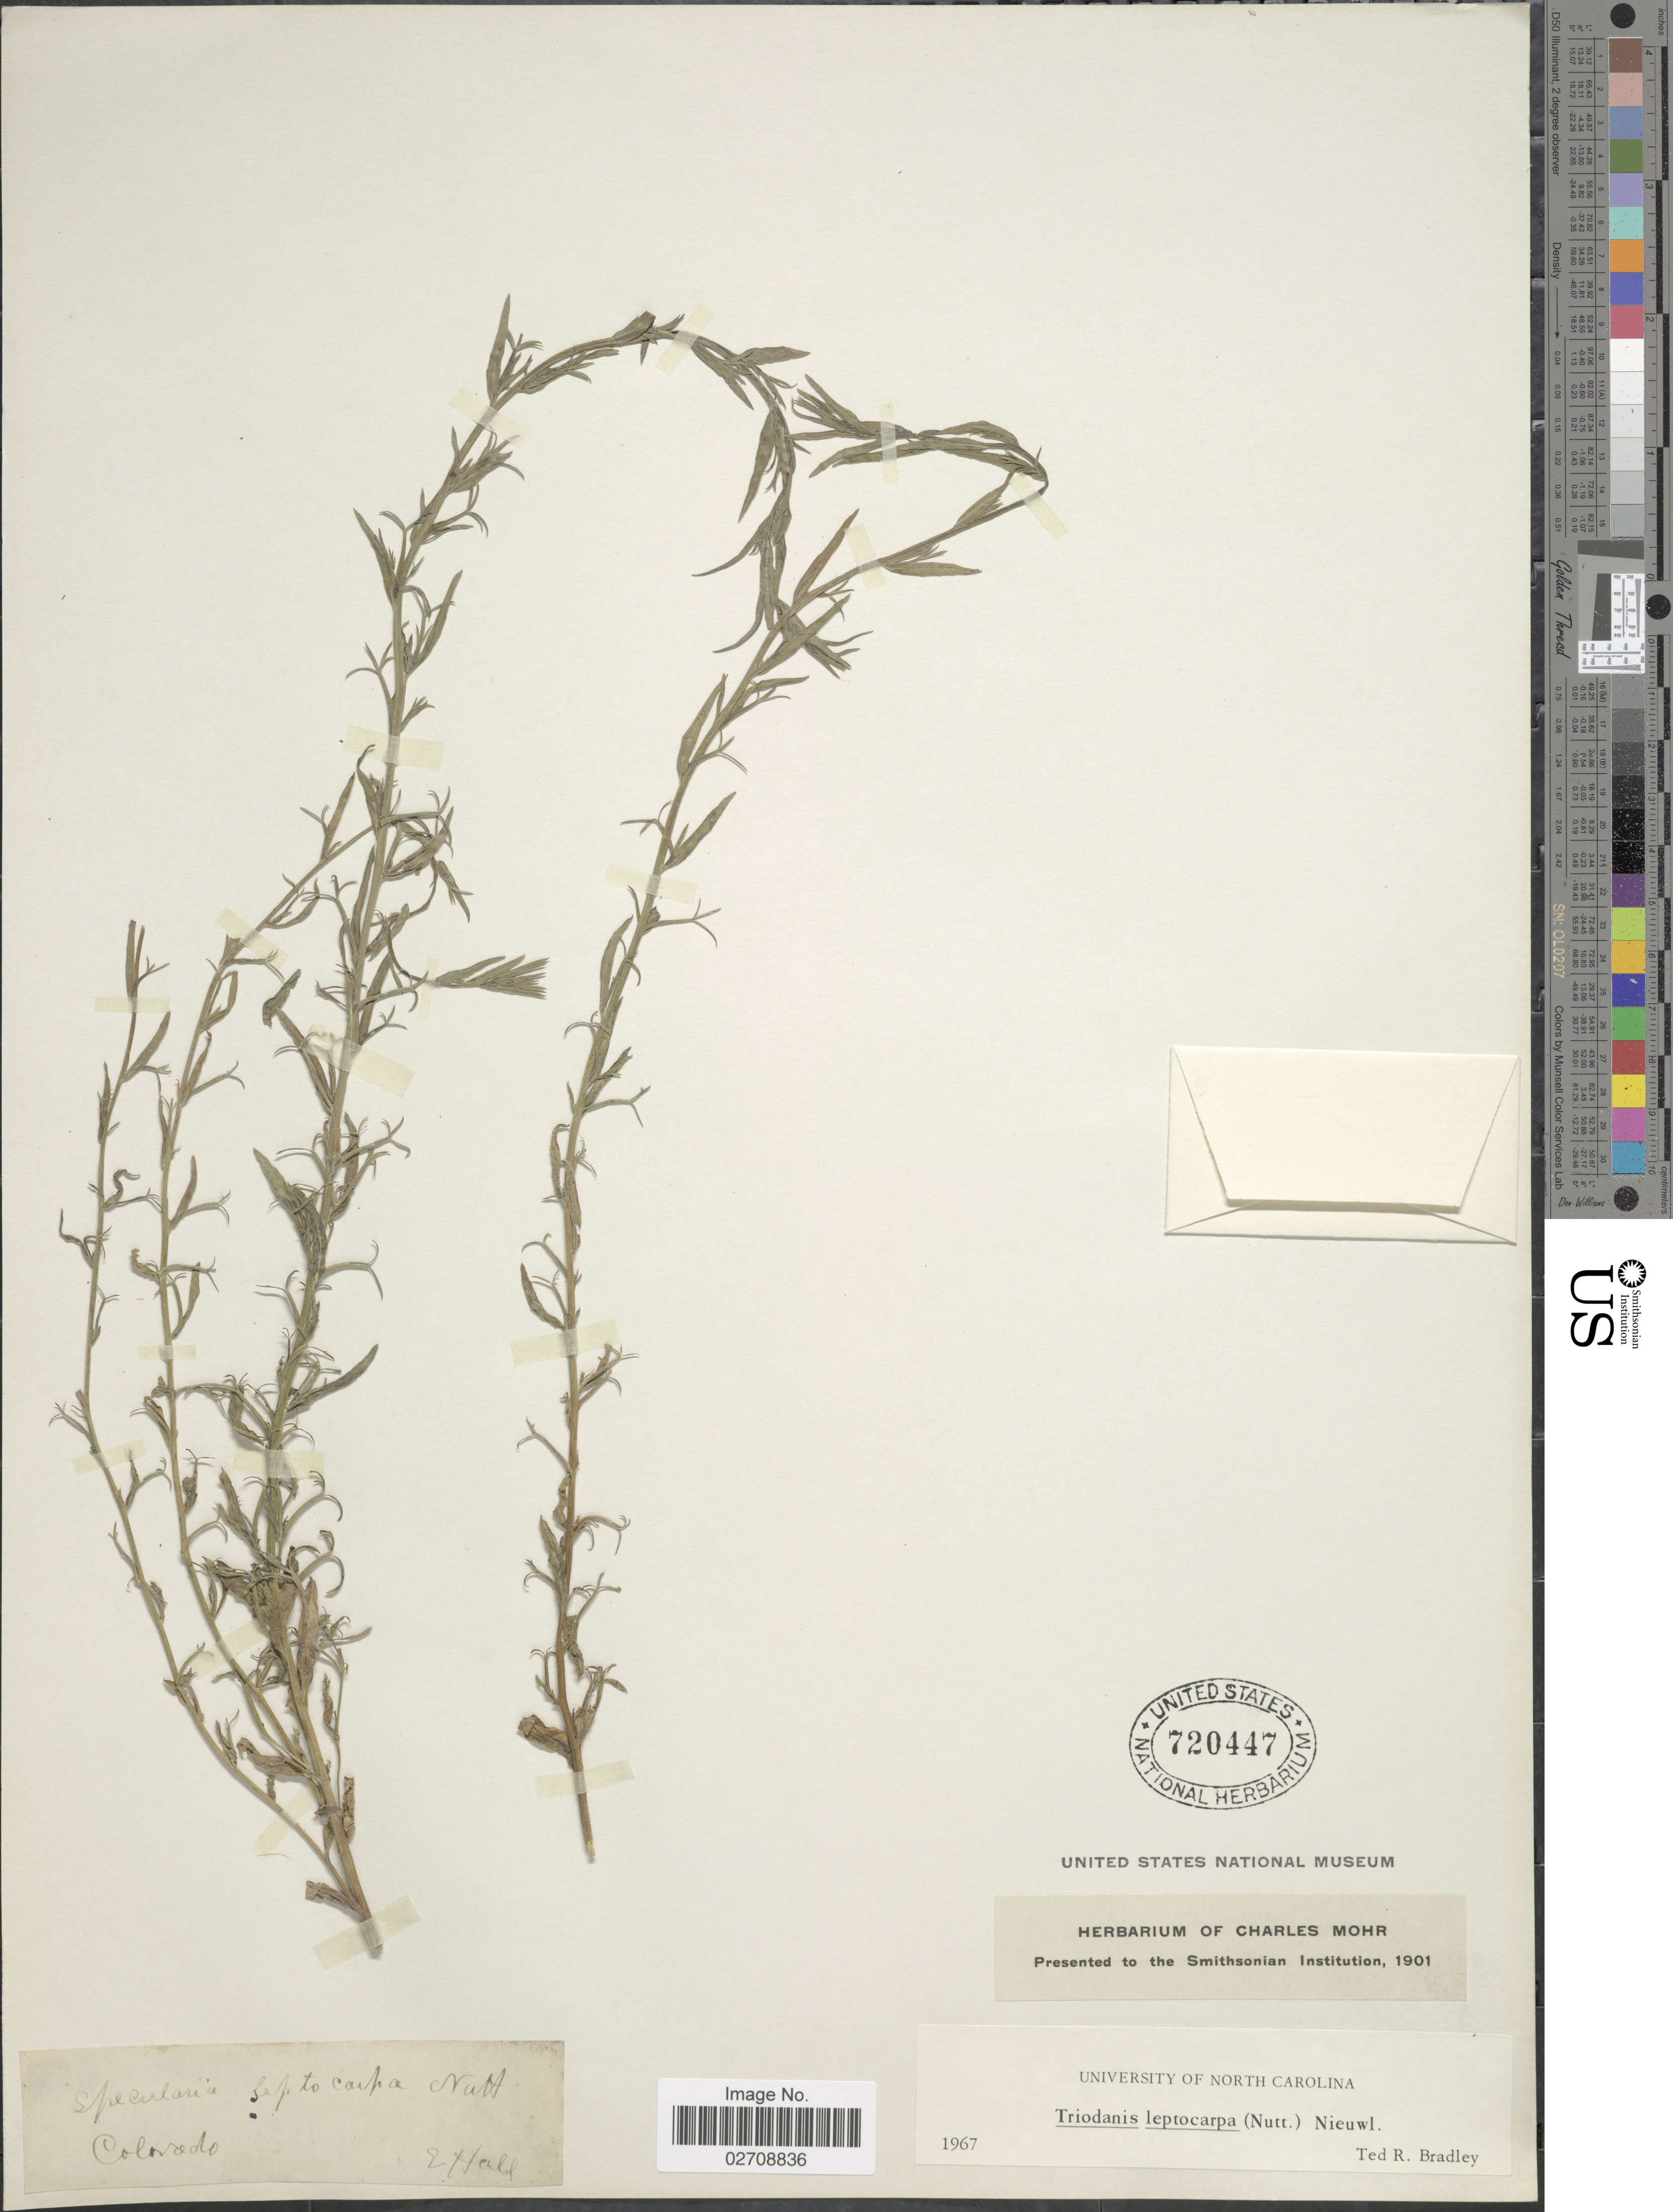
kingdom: Plantae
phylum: Tracheophyta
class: Magnoliopsida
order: Asterales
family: Campanulaceae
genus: Triodanis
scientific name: Triodanis leptocarpa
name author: Nieuwl.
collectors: E. Hall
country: United States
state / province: Colorado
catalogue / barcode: US 720447